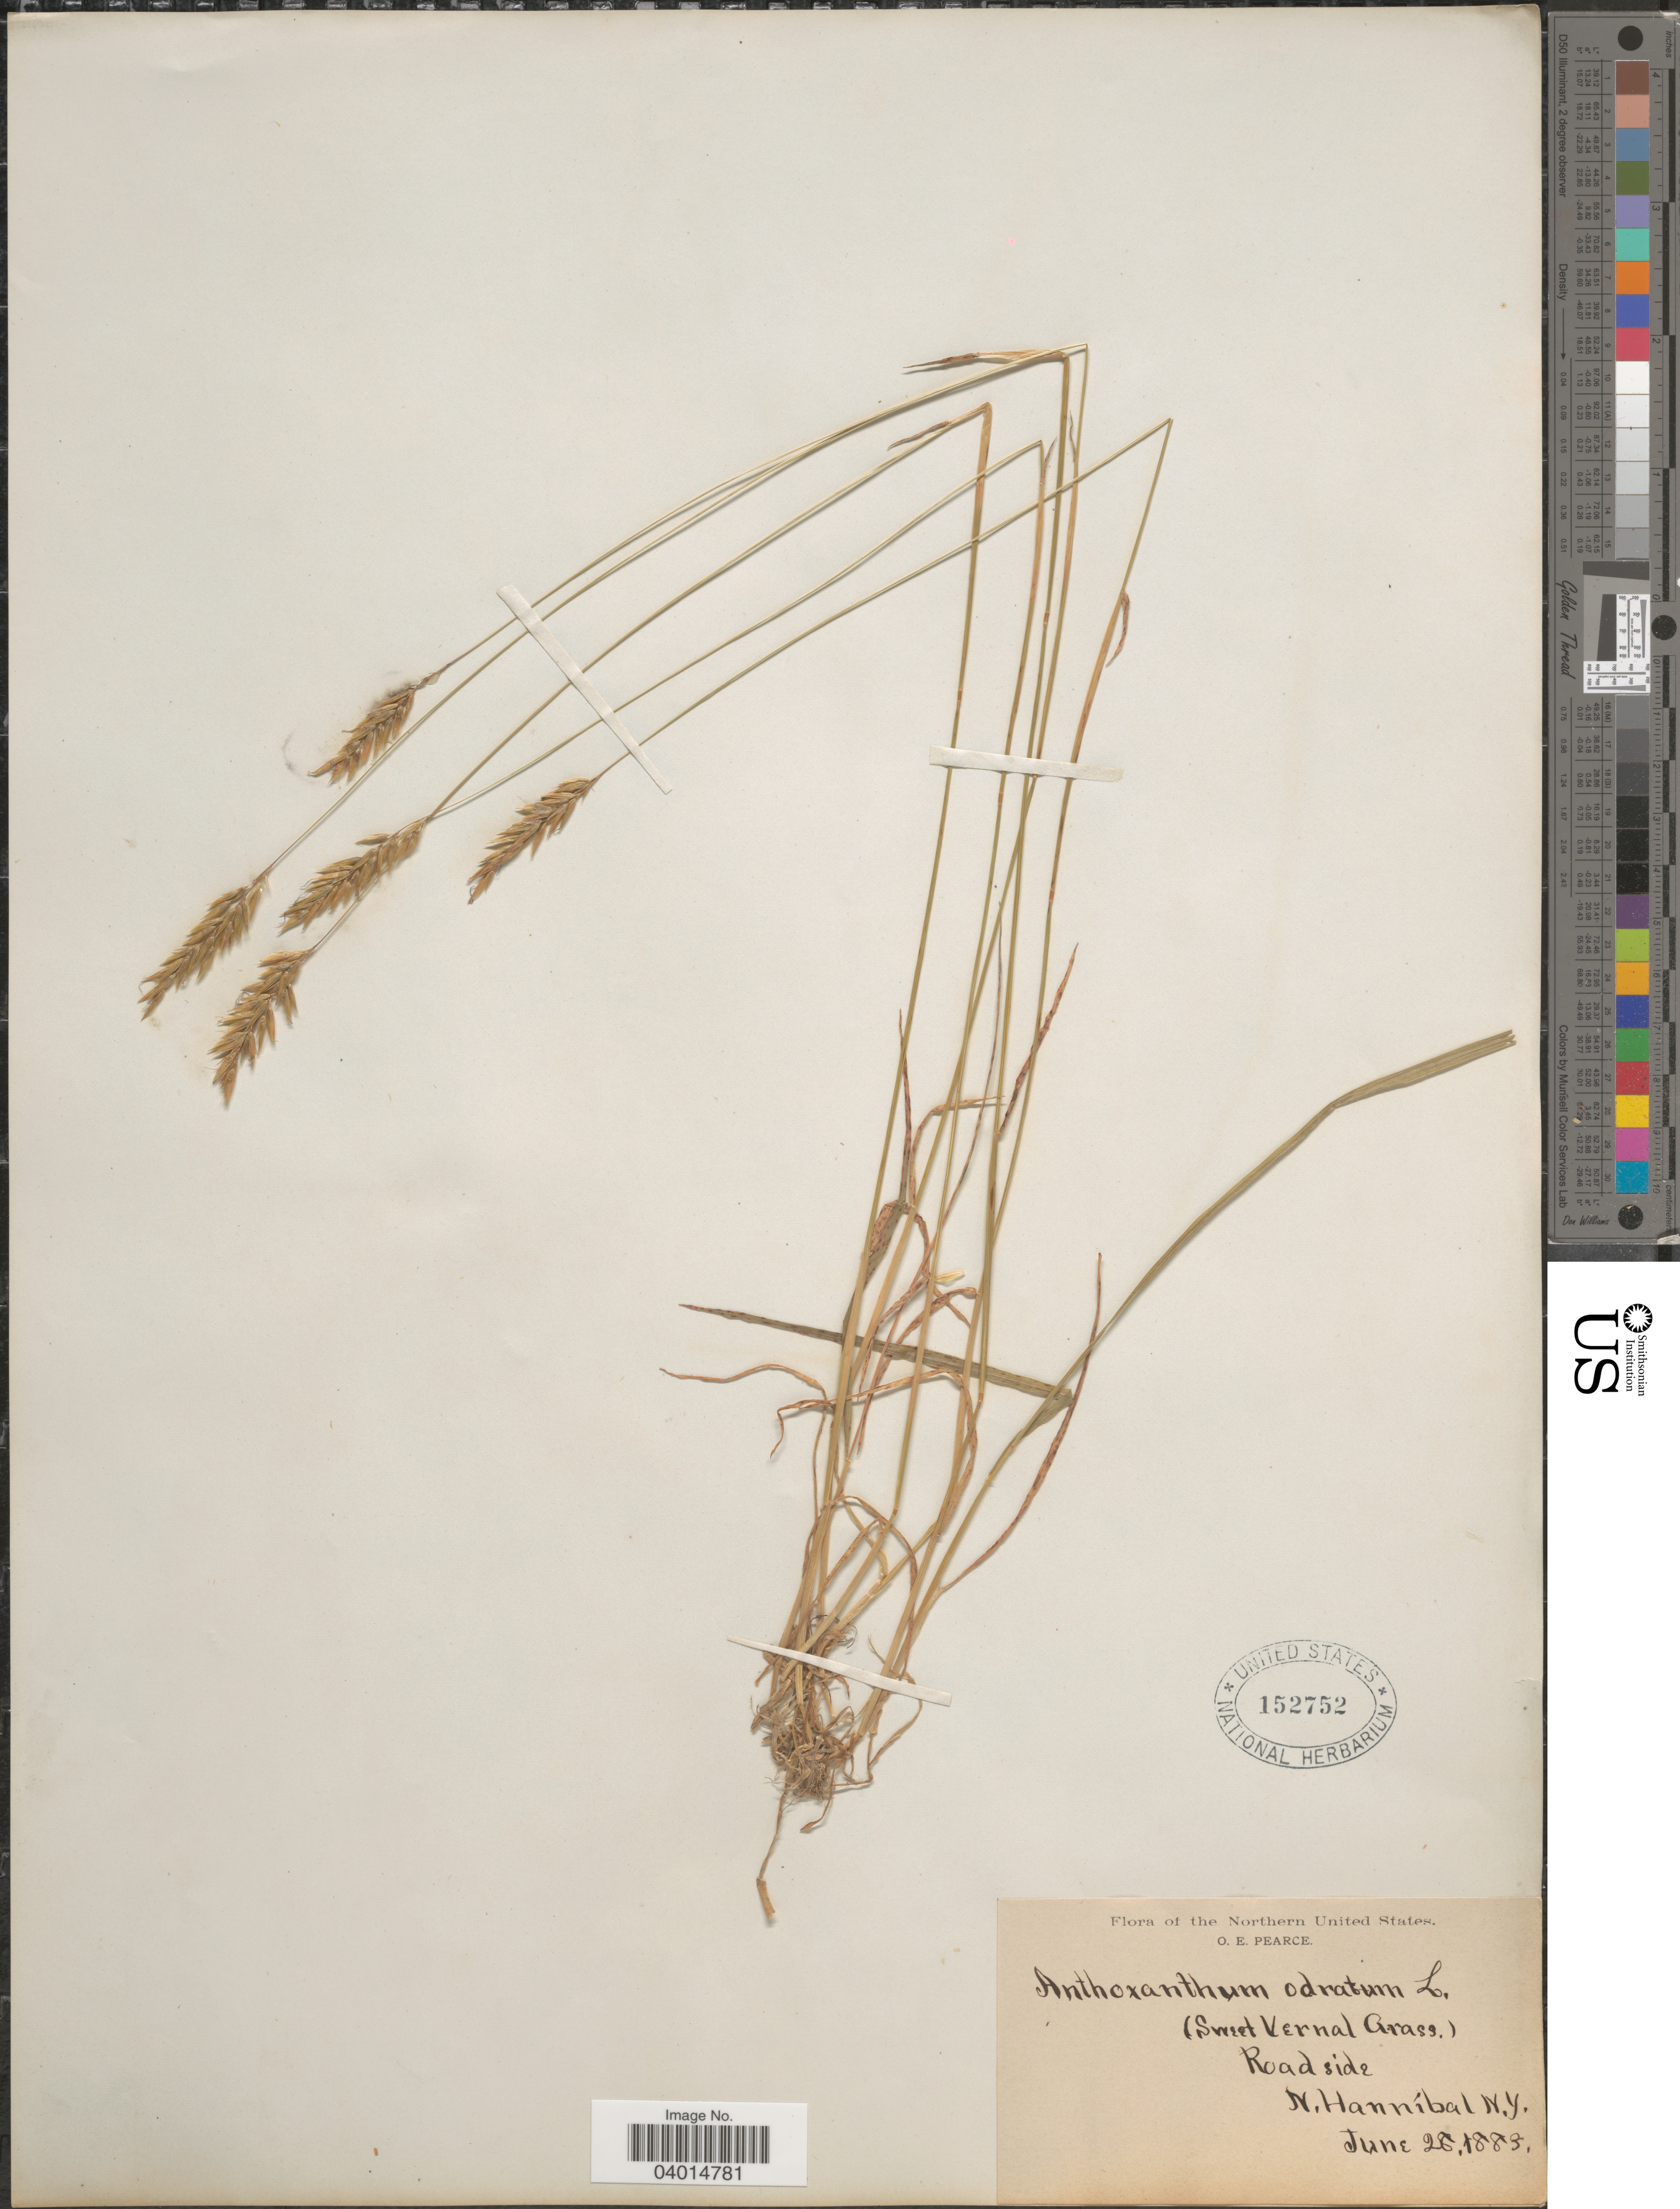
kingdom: Plantae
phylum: Tracheophyta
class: Liliopsida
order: Poales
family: Poaceae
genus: Anthoxanthum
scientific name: Anthoxanthum odoratum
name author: L.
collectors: O. E. Pearce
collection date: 1883-06-28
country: United States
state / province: New York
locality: The Northern United States. Roadside. N. Hannibal.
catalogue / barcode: US 152752